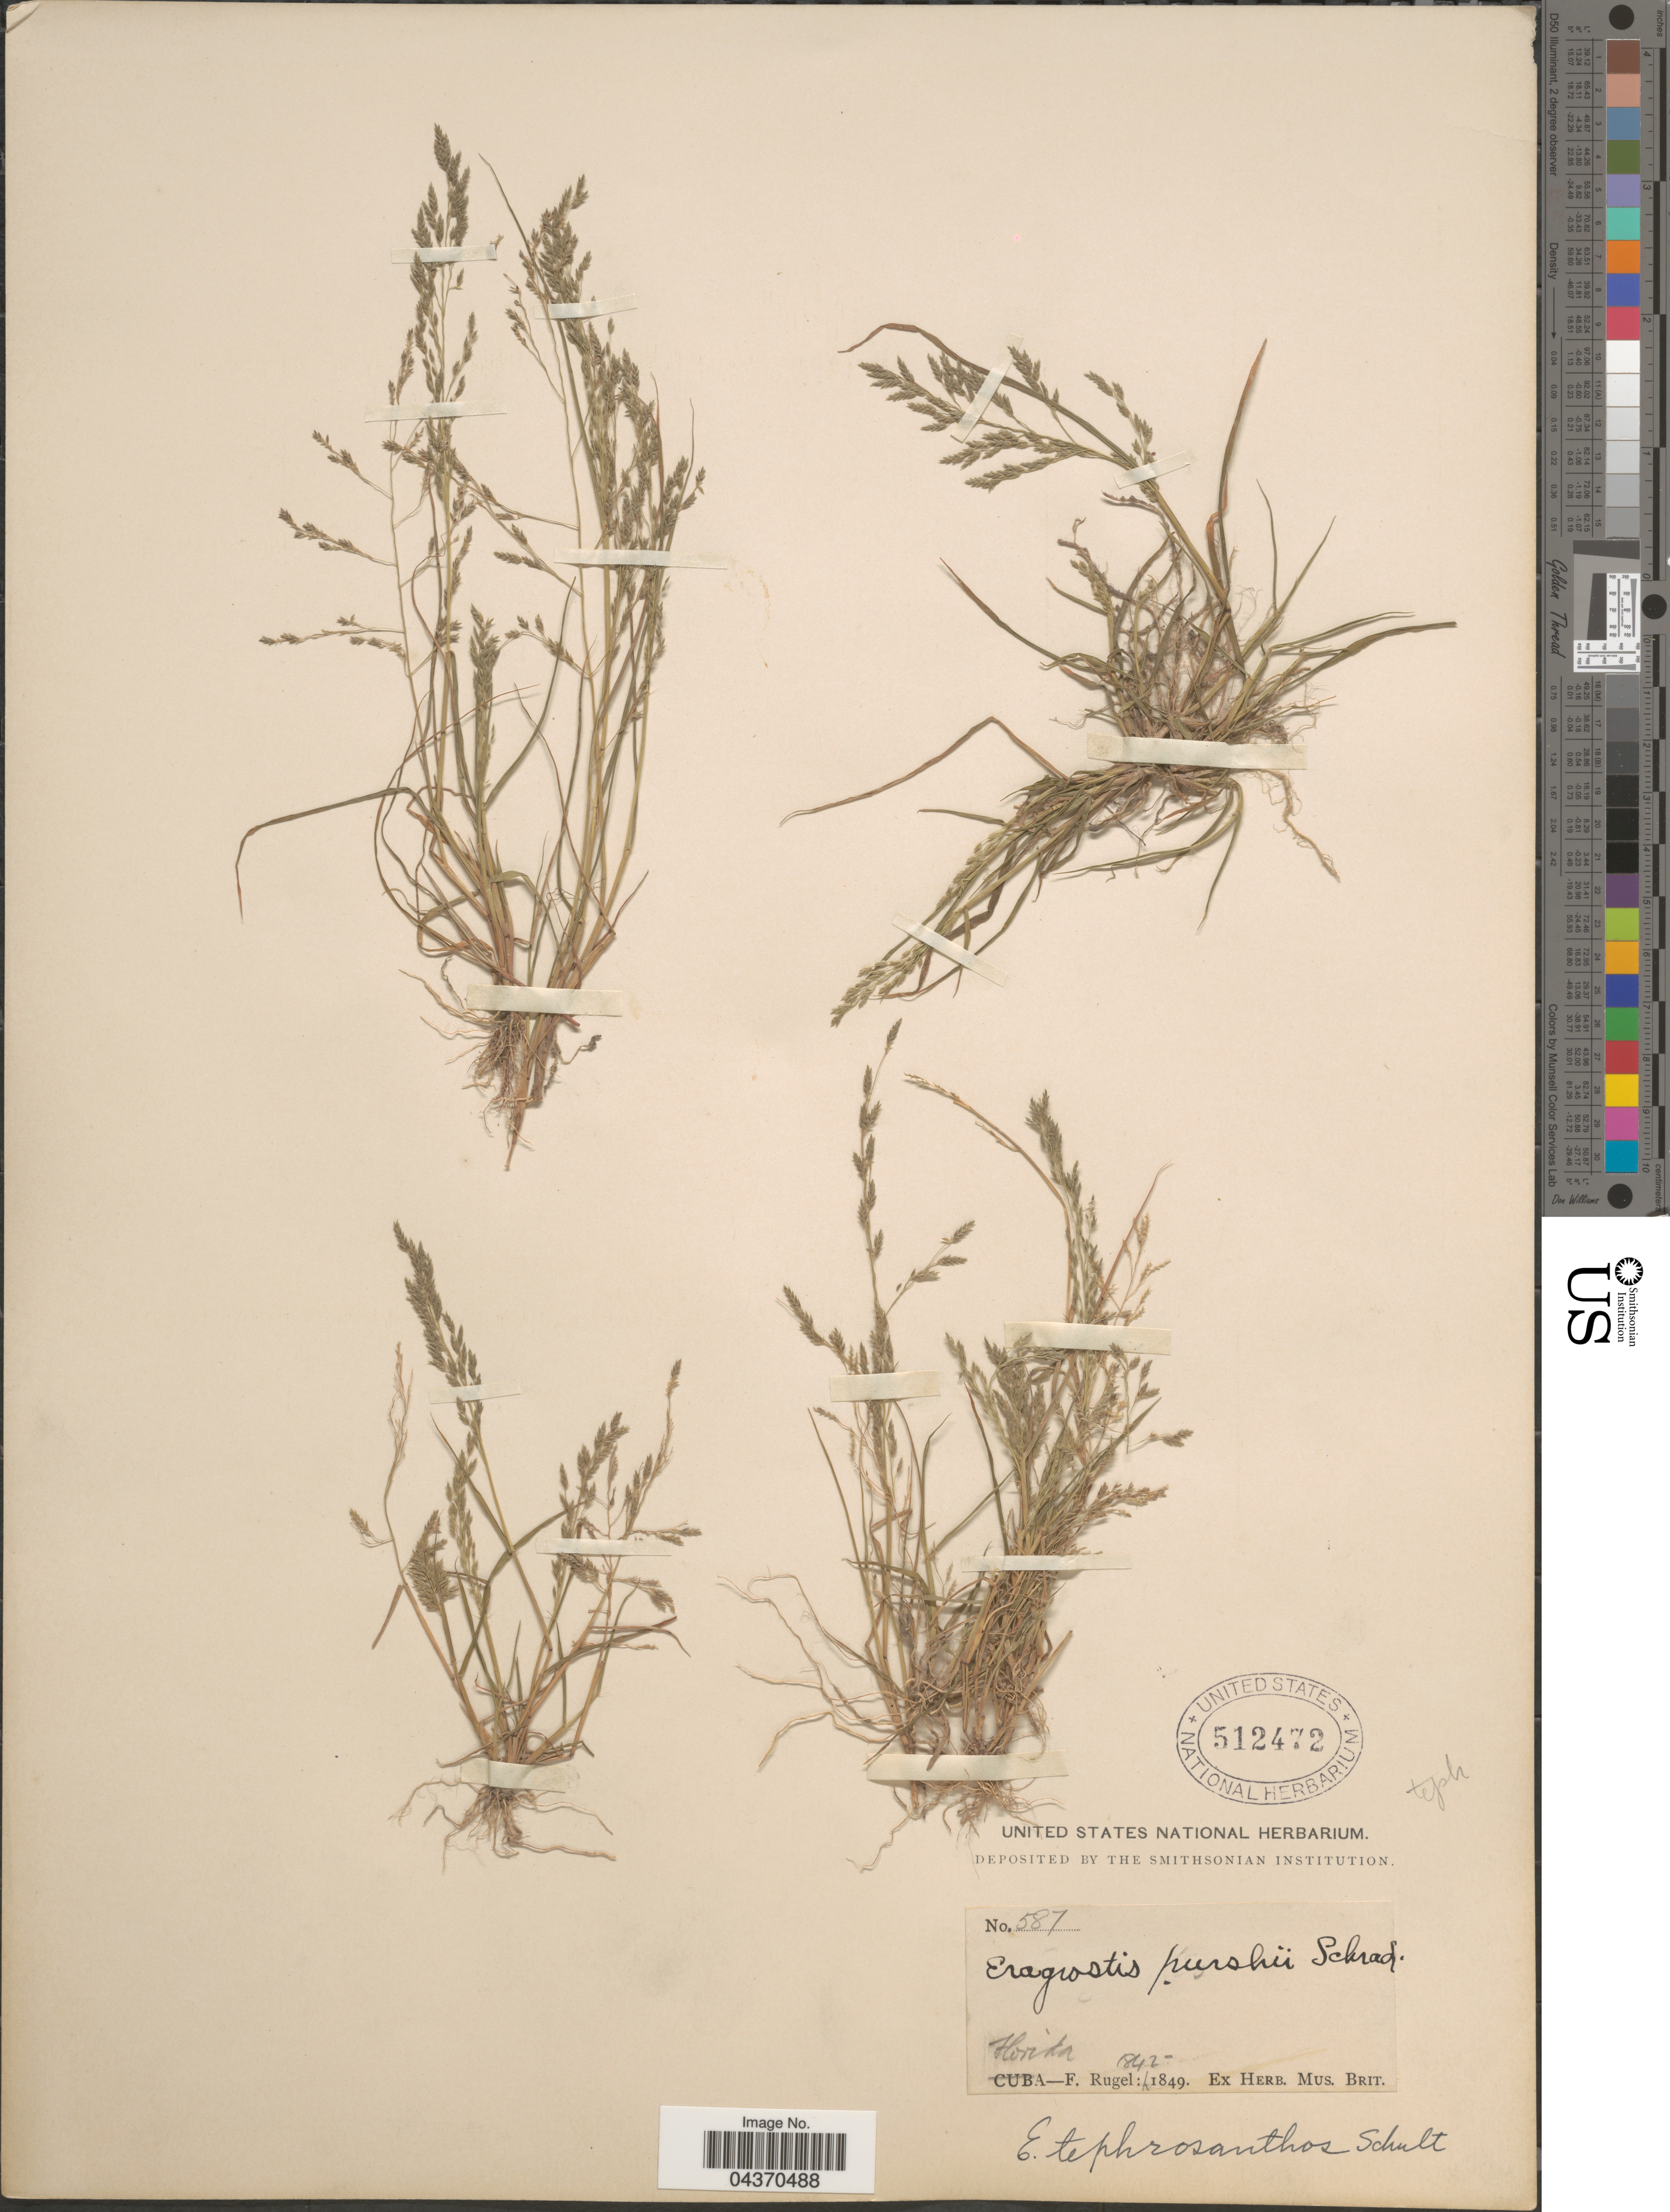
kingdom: Plantae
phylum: Tracheophyta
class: Liliopsida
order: Poales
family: Poaceae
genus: Eragrostis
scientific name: Eragrostis pectinacea var. miserrima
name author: (E. Fourn.) Reeder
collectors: F. Rugel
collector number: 587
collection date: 1842/1849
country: United States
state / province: Florida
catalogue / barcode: US 512472